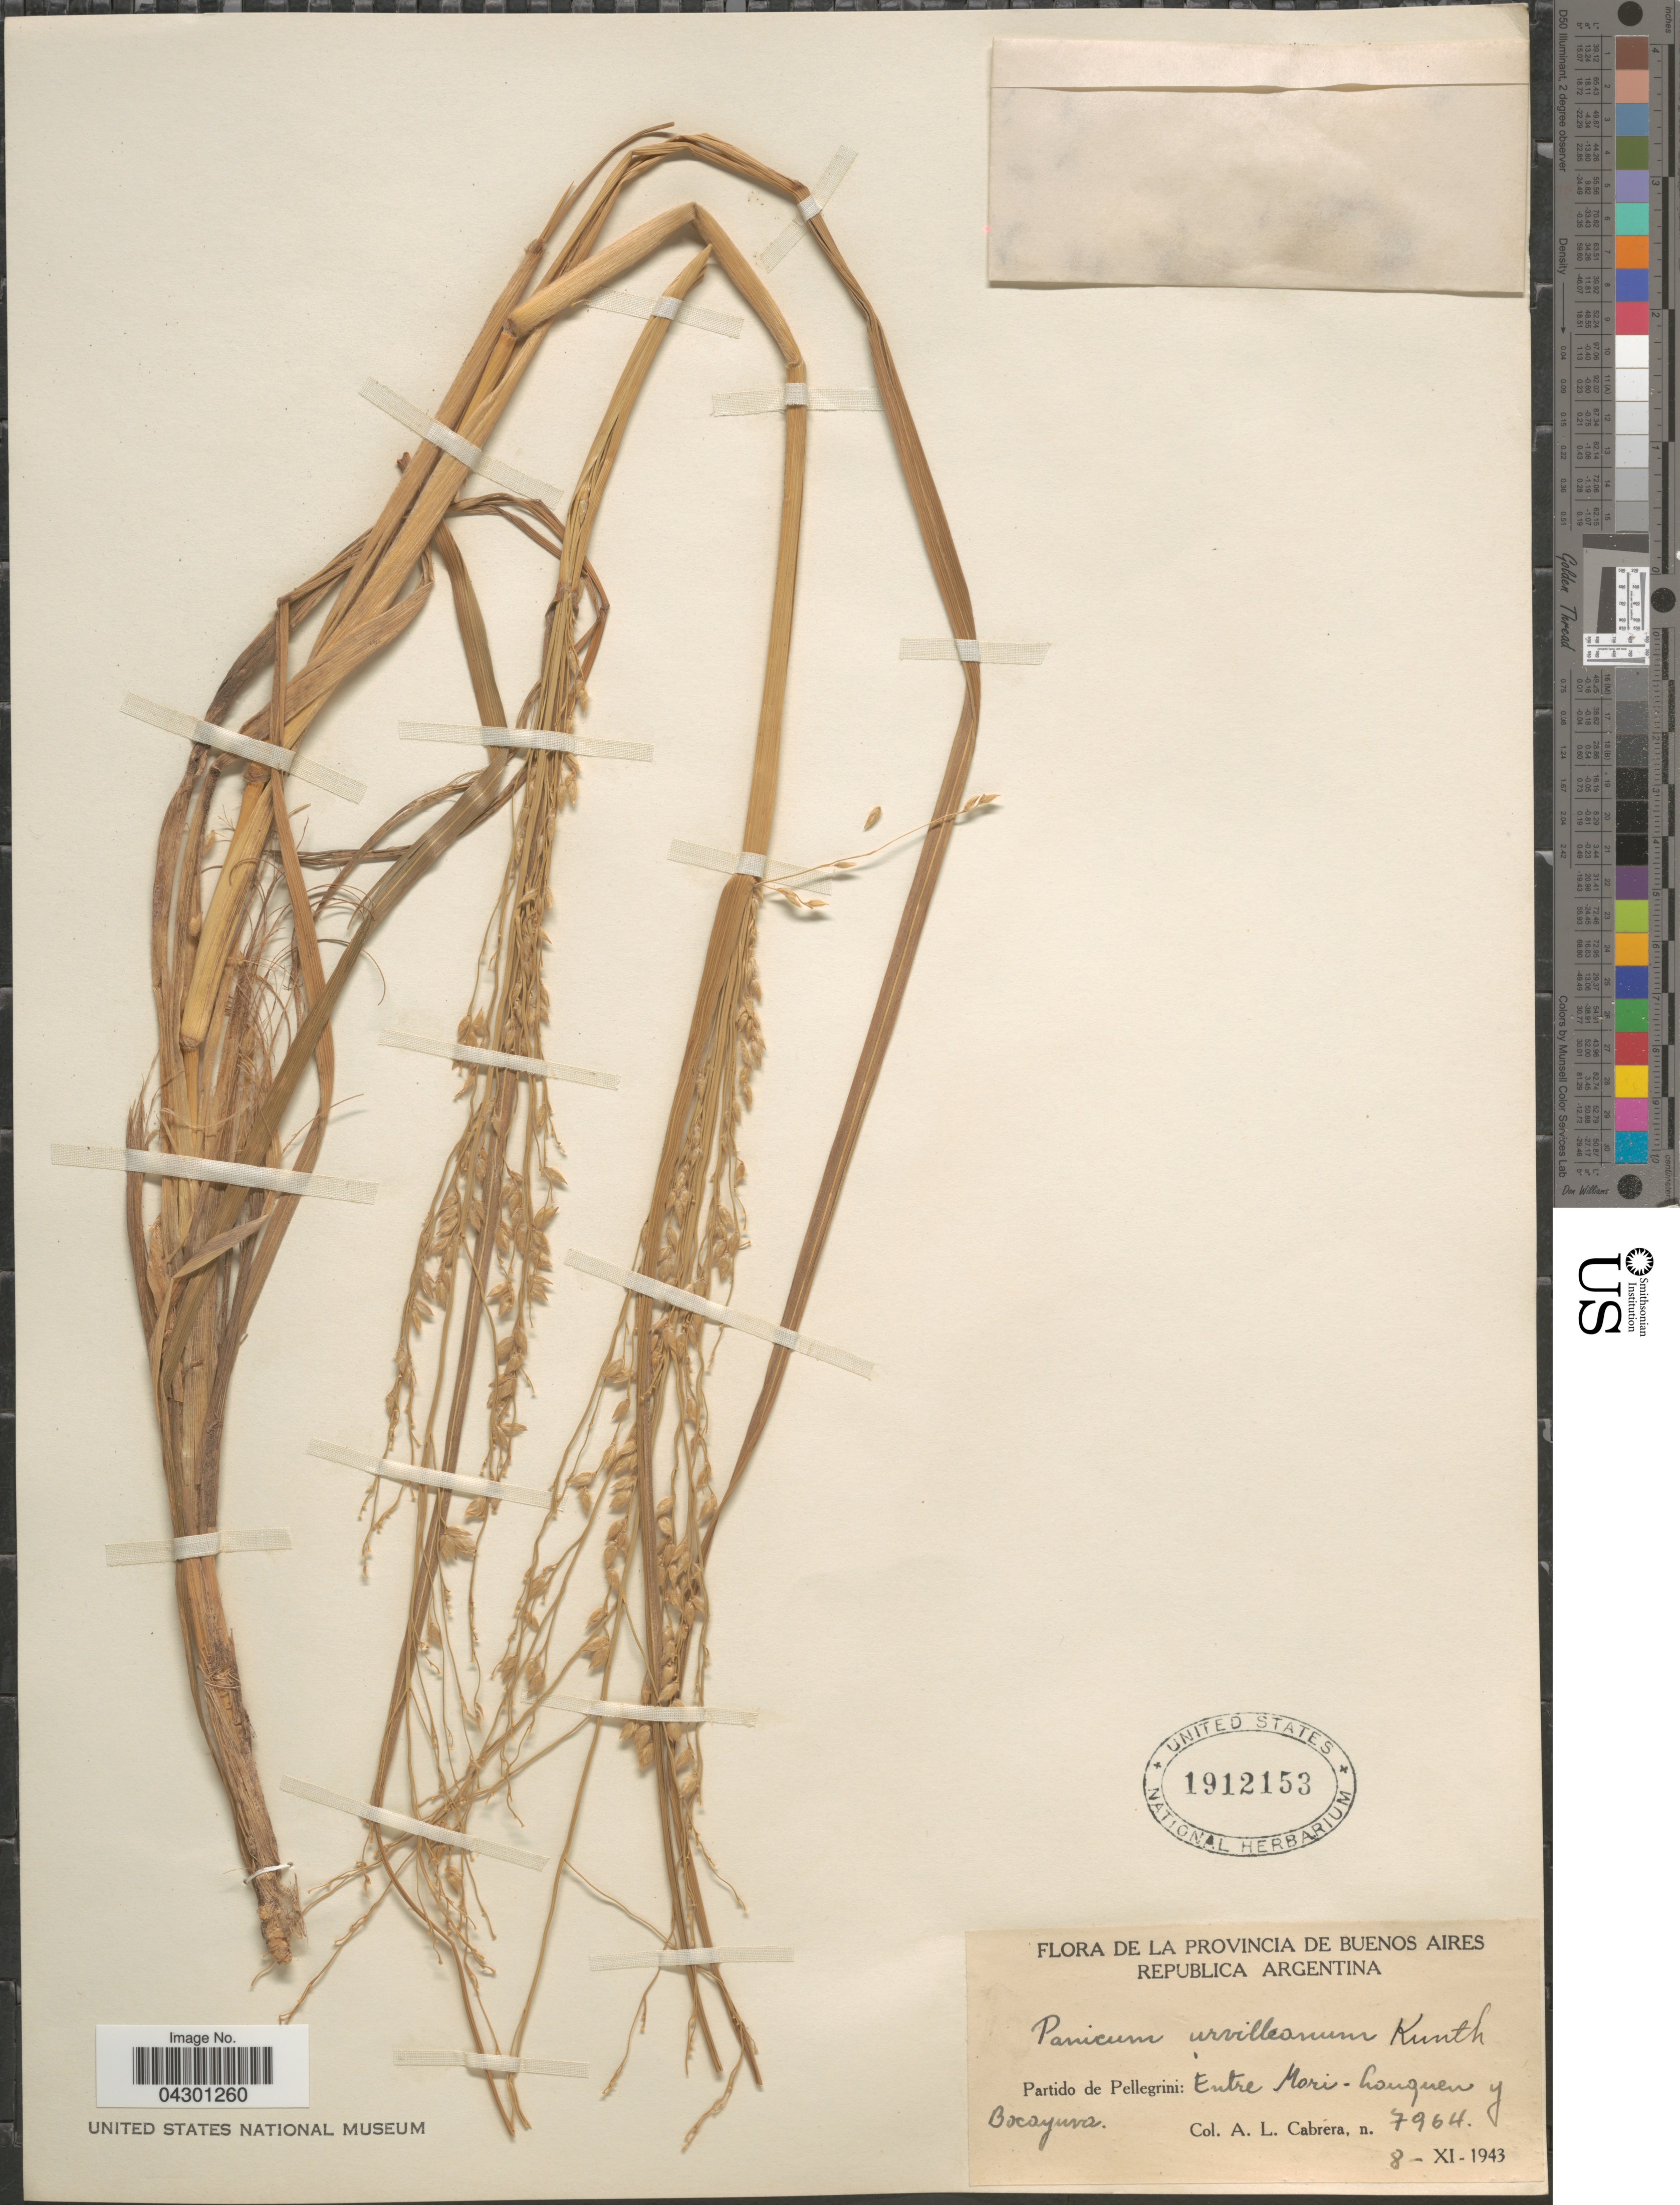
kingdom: Plantae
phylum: Tracheophyta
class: Liliopsida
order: Poales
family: Poaceae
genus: Panicum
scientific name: Panicum urvilleanum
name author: Kunth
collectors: A. L. Cabrera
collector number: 7964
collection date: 1943-11-08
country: Argentina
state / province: Buenos Aires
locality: Partido de Pellegrim: Entre Mari-Louquen y Bocayuva.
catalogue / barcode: US 1912153